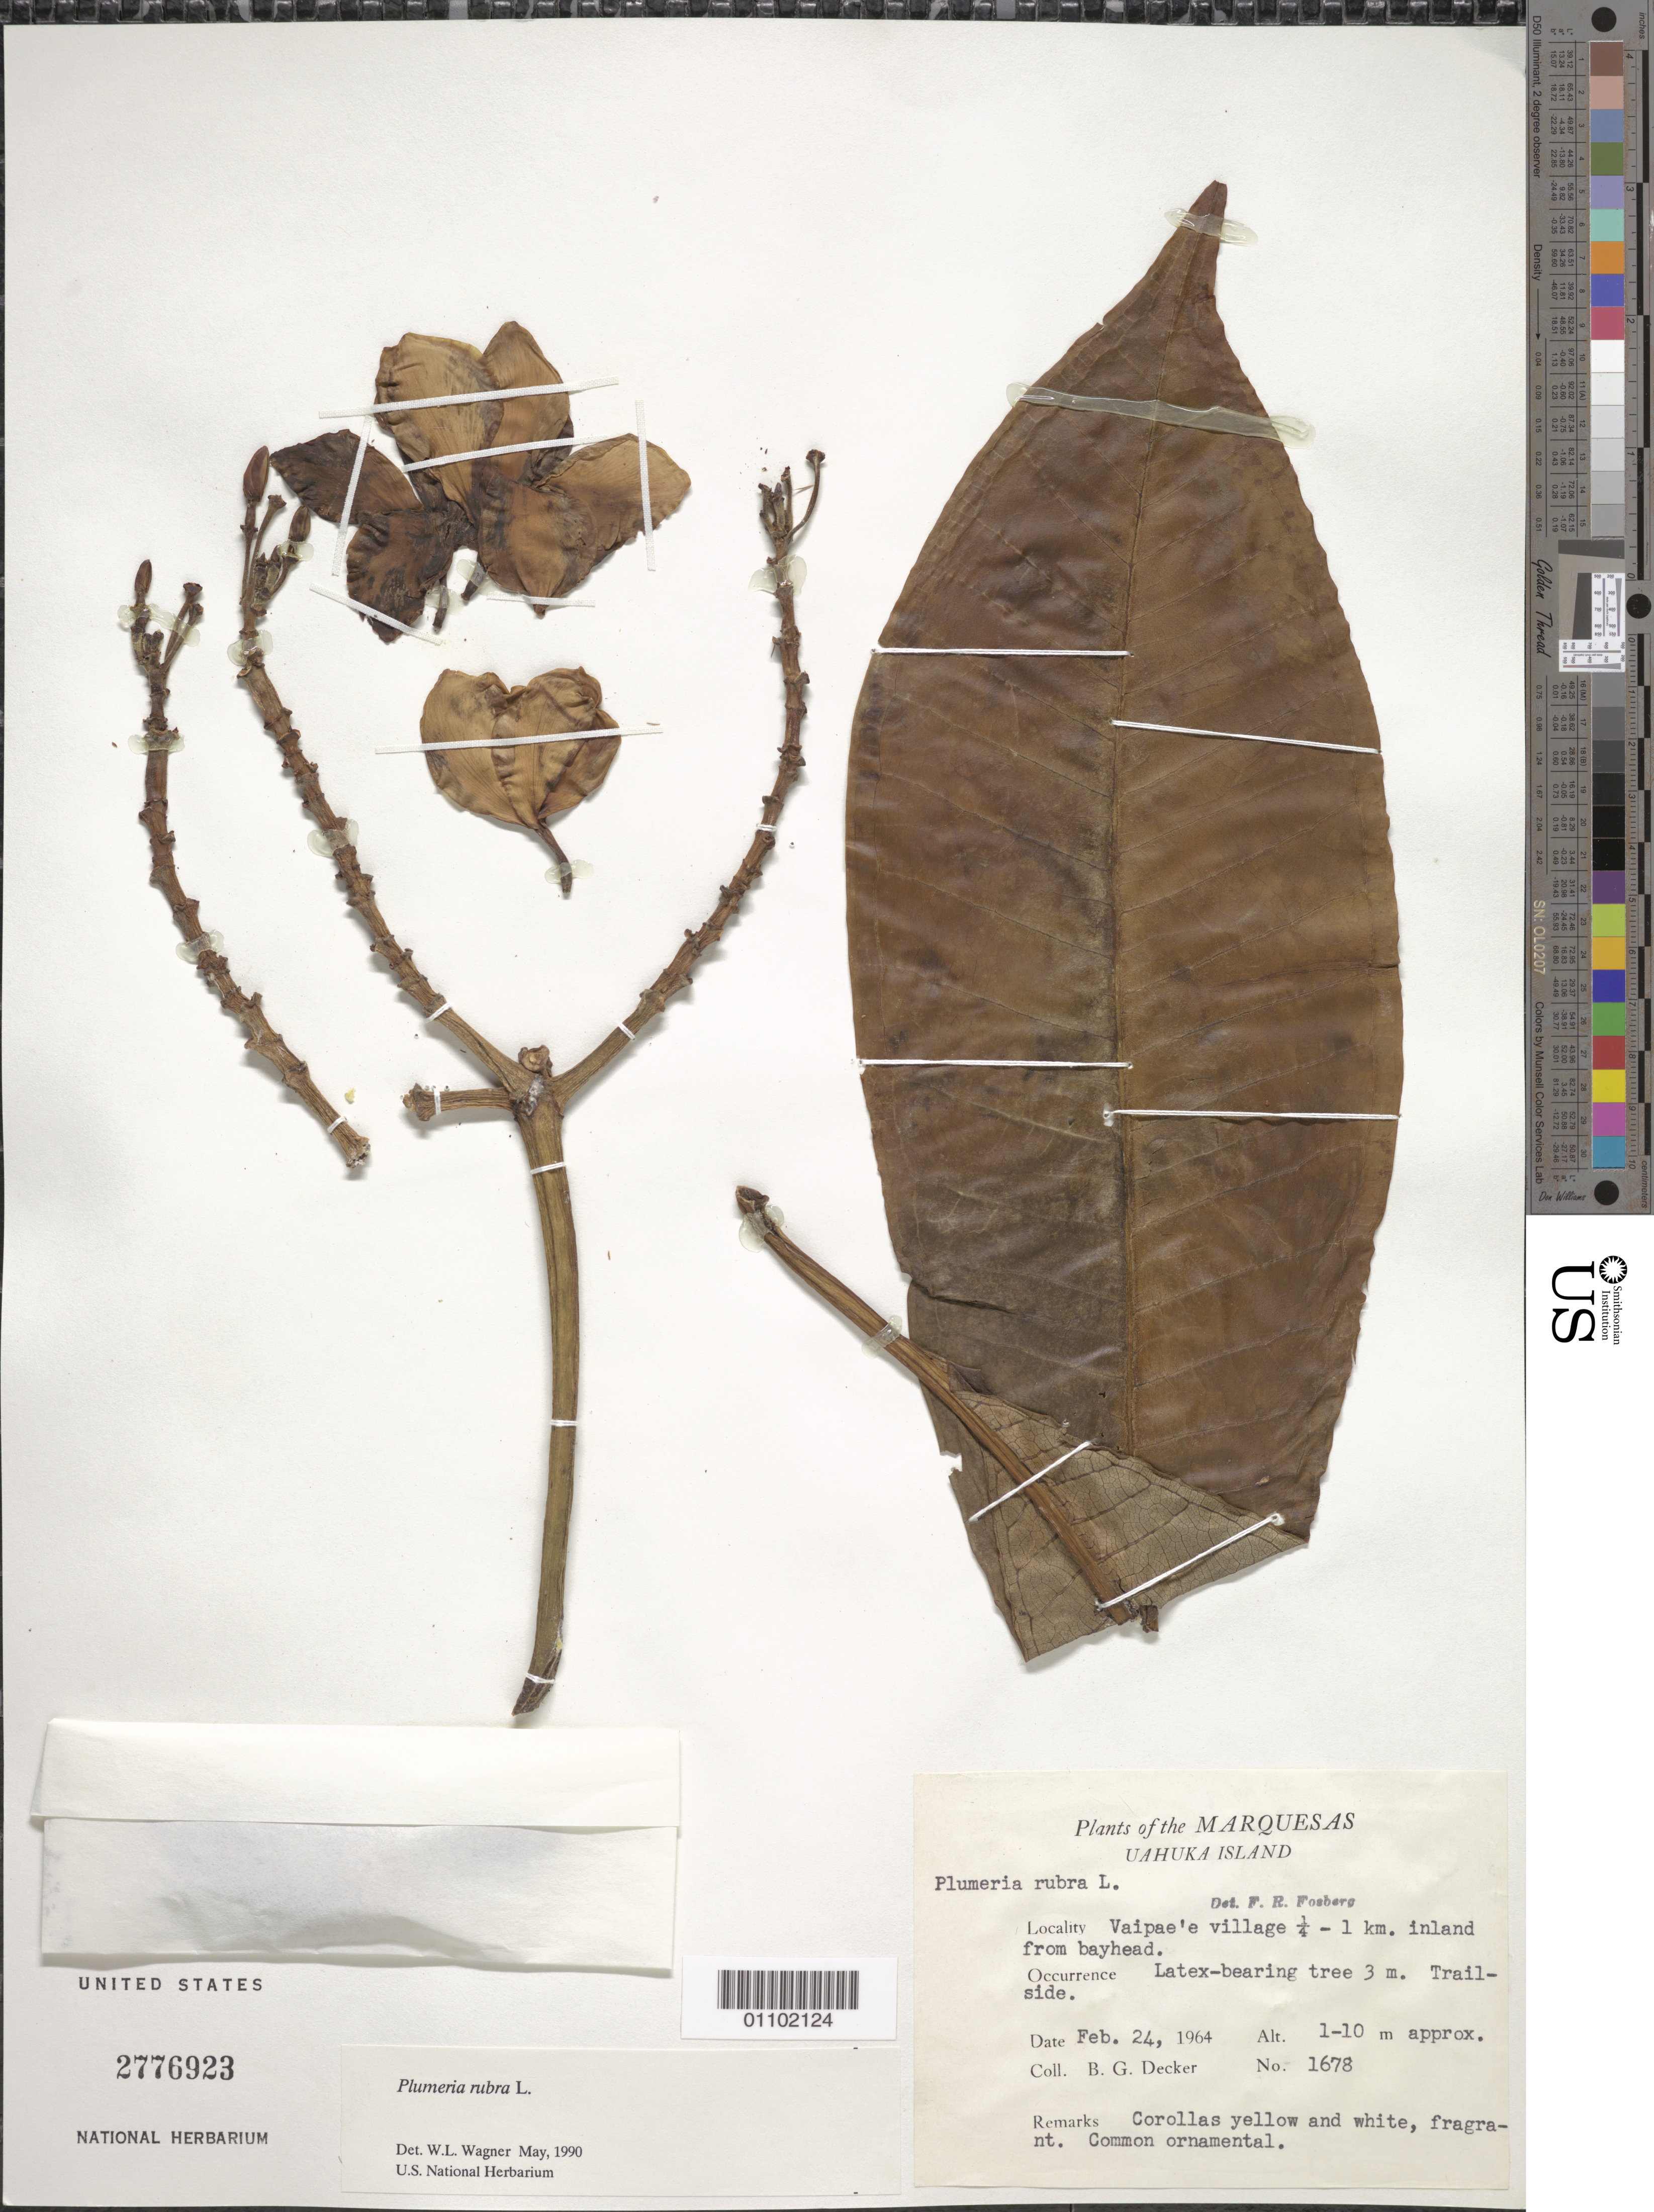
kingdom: Plantae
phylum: Tracheophyta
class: Magnoliopsida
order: Gentianales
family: Apocynaceae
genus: Plumeria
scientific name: Plumeria rubra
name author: L.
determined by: Wagner, W. L., (BOT), Smithsonian Institution - National Museum of Natural History (UNITED STATES)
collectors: B. G. Decker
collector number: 1678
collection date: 1964-02-24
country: French Polynesia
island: Ua Huka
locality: Vaipae'e village, 0.25-1 km inland from bayhead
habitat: Trailside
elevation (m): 1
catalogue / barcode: US 2776923